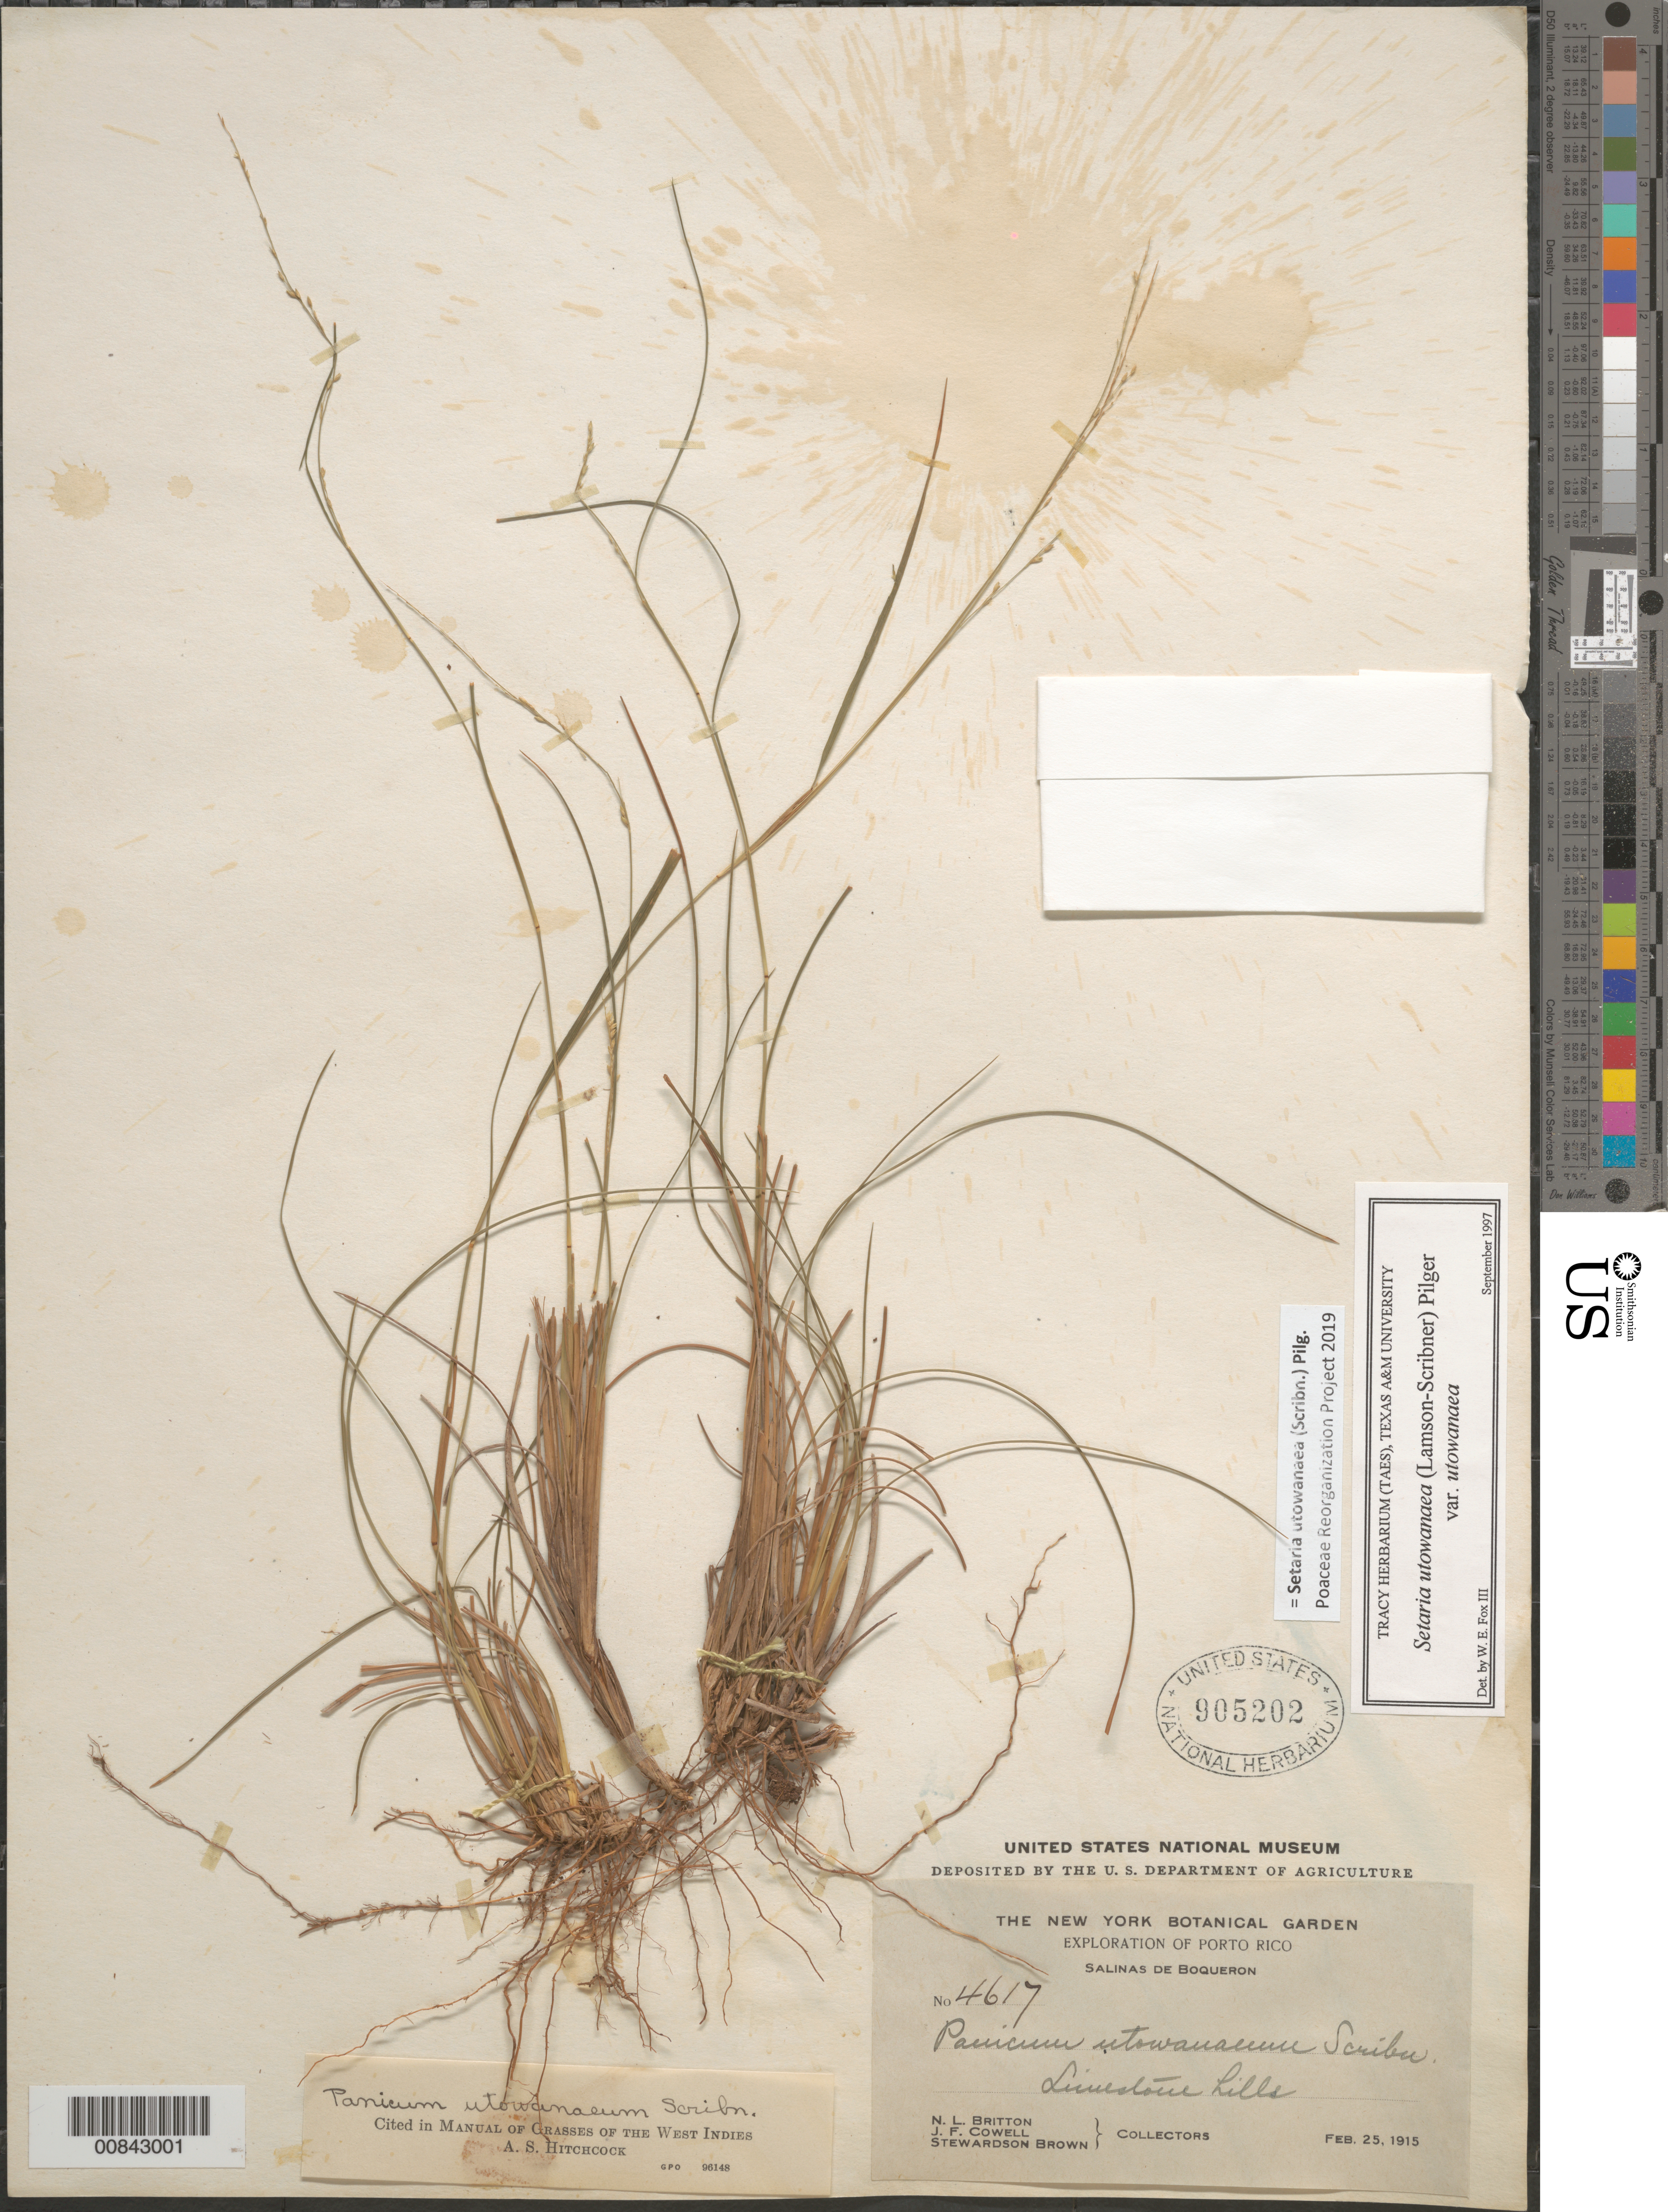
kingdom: Plantae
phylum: Tracheophyta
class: Liliopsida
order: Poales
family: Poaceae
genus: Setaria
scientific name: Setaria utowanaea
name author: (Scribn.) Pilg.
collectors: Mrs. N. L. Britton, J. F. Cowell & S. Brown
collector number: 4617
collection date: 1915-02-25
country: Puerto Rico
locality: Exploration in Porto Rico. Salinas de Boqueron. Limestone hills.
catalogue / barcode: US 905202